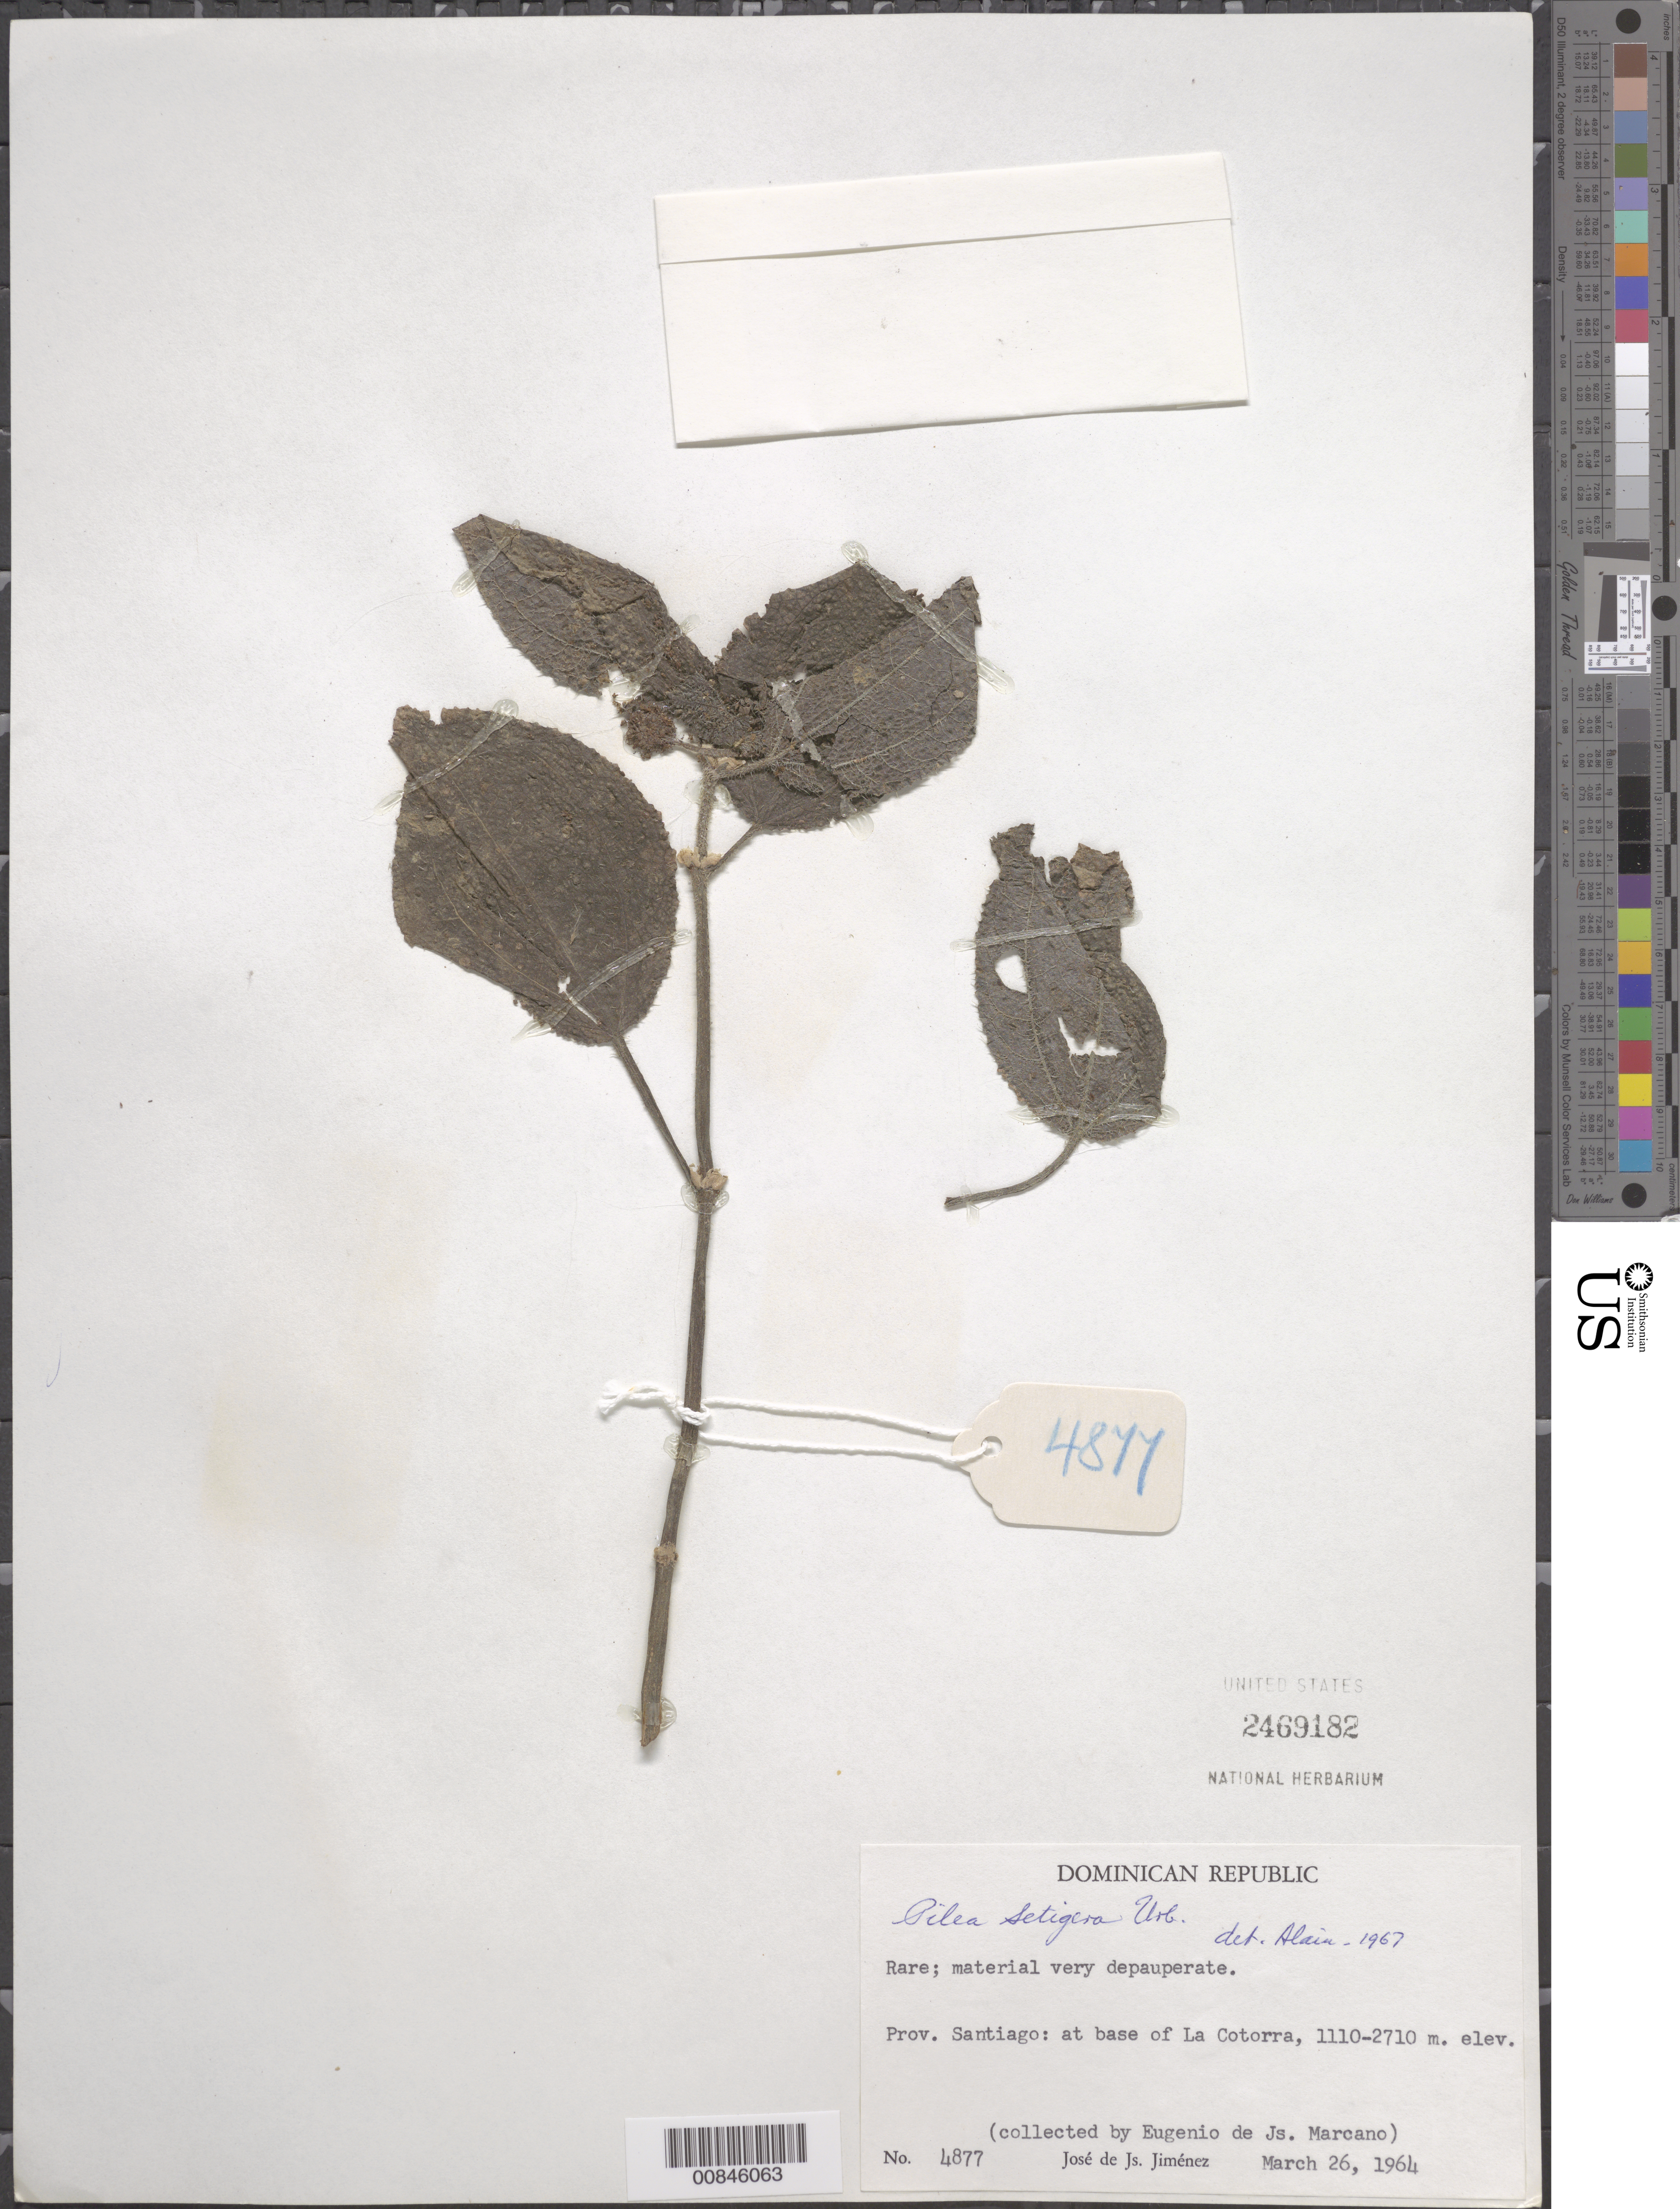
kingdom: Plantae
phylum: Tracheophyta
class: Magnoliopsida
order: Rosales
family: Urticaceae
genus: Pilea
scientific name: Pilea setigera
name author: Urb.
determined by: Liogier, Alain H.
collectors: J. J. Jiménez & E. J. Marcano F.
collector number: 4877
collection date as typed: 26 Mar 1964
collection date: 1964-03-26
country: Dominican Republic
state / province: Santiago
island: Hispaniola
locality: Base of La Cotorra.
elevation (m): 1110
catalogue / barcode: US 2469182